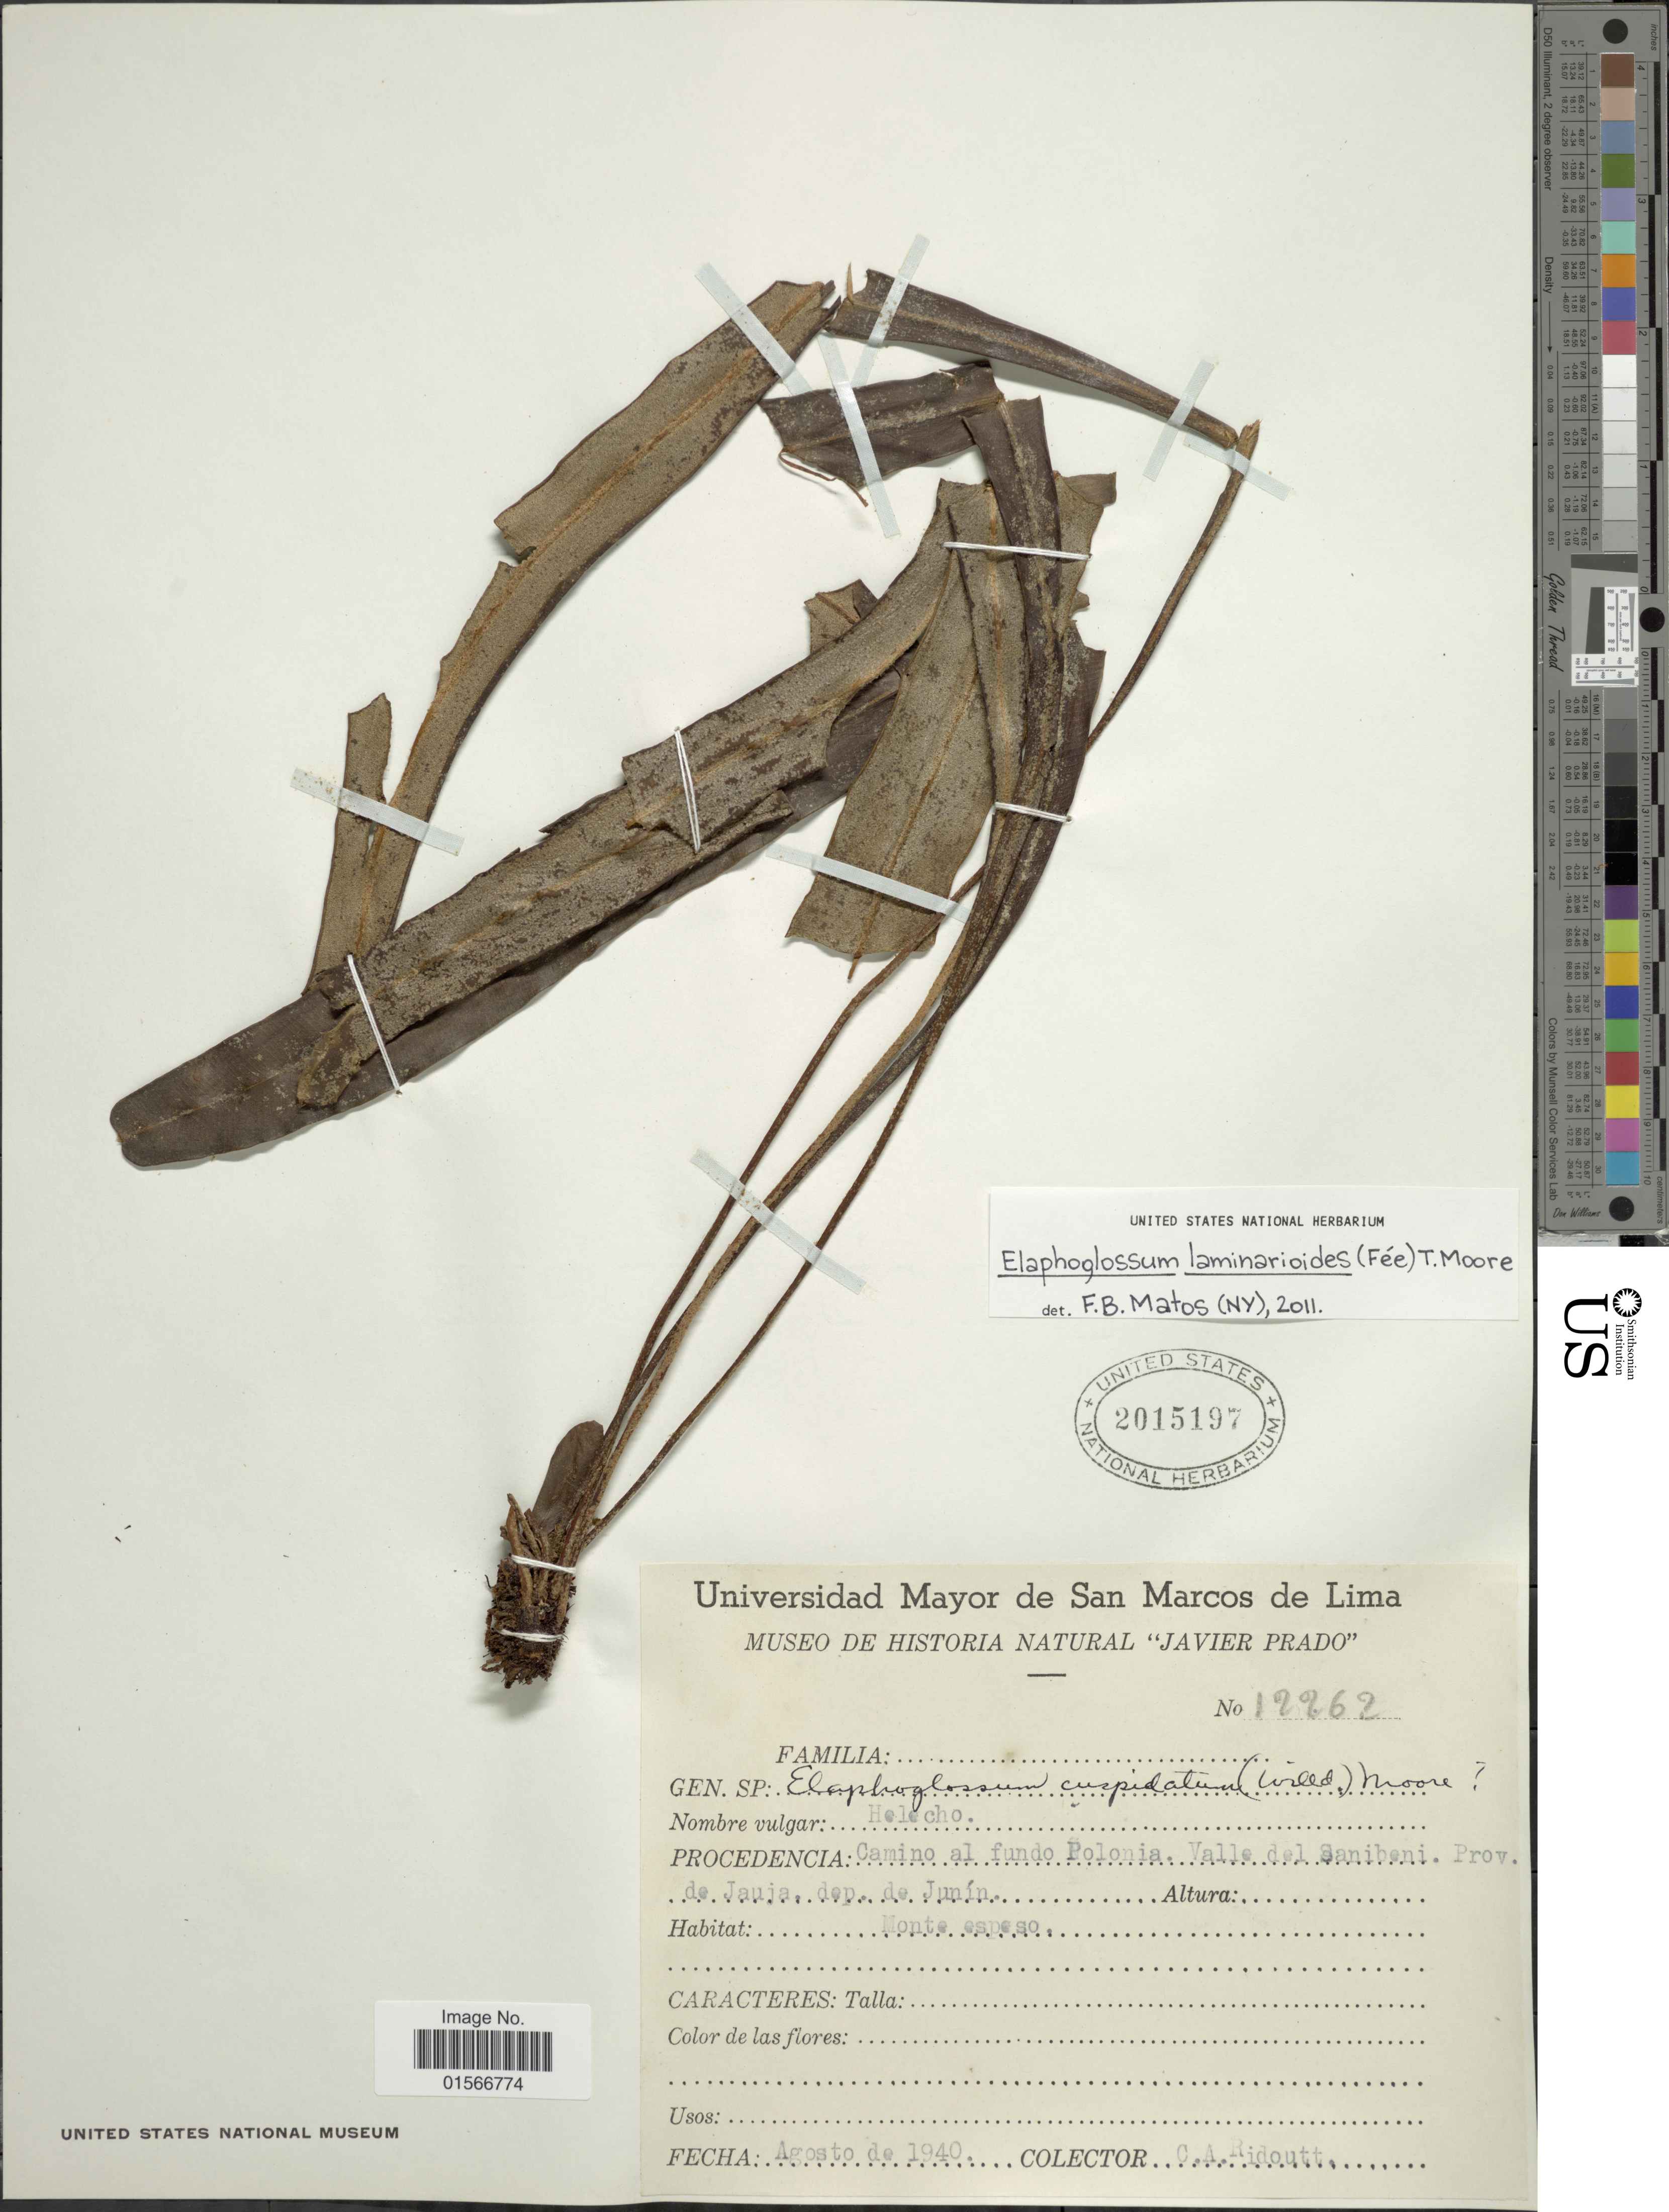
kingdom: Plantae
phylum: Tracheophyta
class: Polypodiopsida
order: Polypodiales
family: Dryopteridaceae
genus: Elaphoglossum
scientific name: Elaphoglossum laminarioides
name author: (Bory ex Fée) T. Moore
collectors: C. Ridoutt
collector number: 12262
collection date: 1940-08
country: Peru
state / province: Junín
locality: Camino al fundo Polonia. Valle del Sanibani Prov. de Jauja, dep de Junín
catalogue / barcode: US 2015197